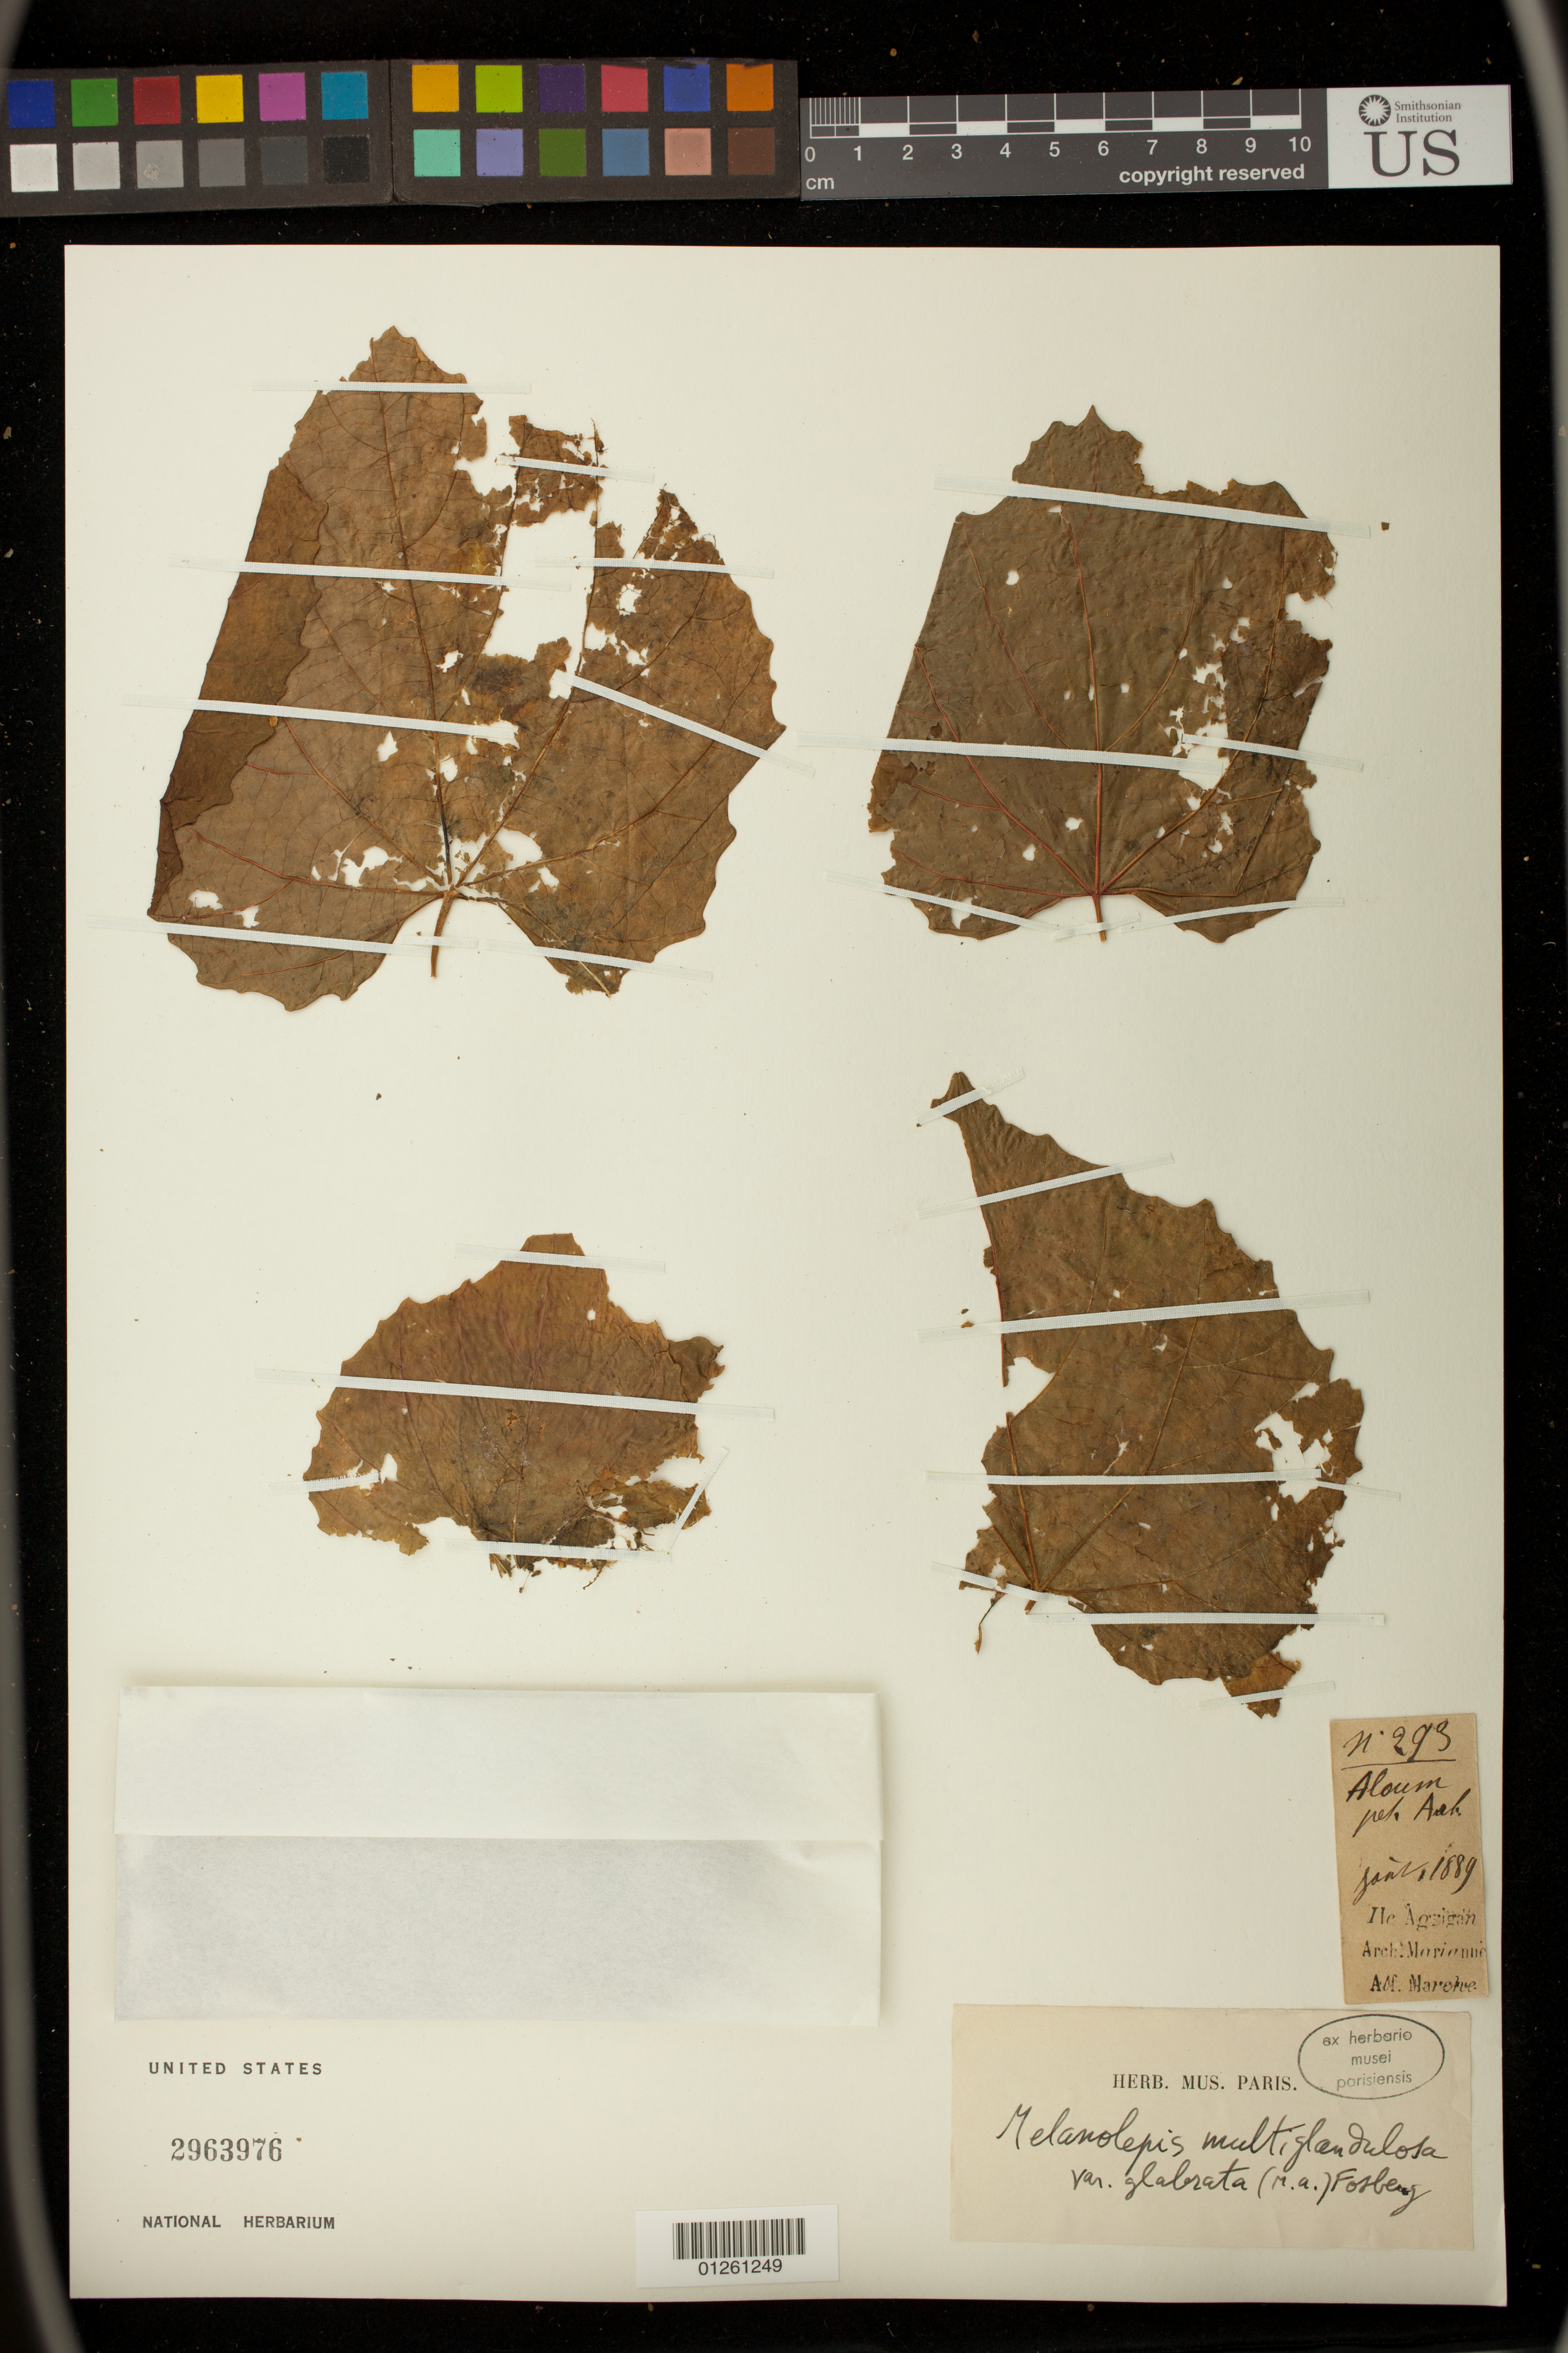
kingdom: Plantae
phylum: Tracheophyta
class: Magnoliopsida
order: Malpighiales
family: Euphorbiaceae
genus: Melanolepis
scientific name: Melanolepis multiglandulosa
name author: (Reinw. ex Blume) Rchb. f. & Zoll.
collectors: ex herb. Mus. Paris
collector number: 293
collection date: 1889-01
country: Northern Mariana Islands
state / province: Northern Islands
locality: Agrihan Island. Arch: Marianne.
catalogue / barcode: US 2963976